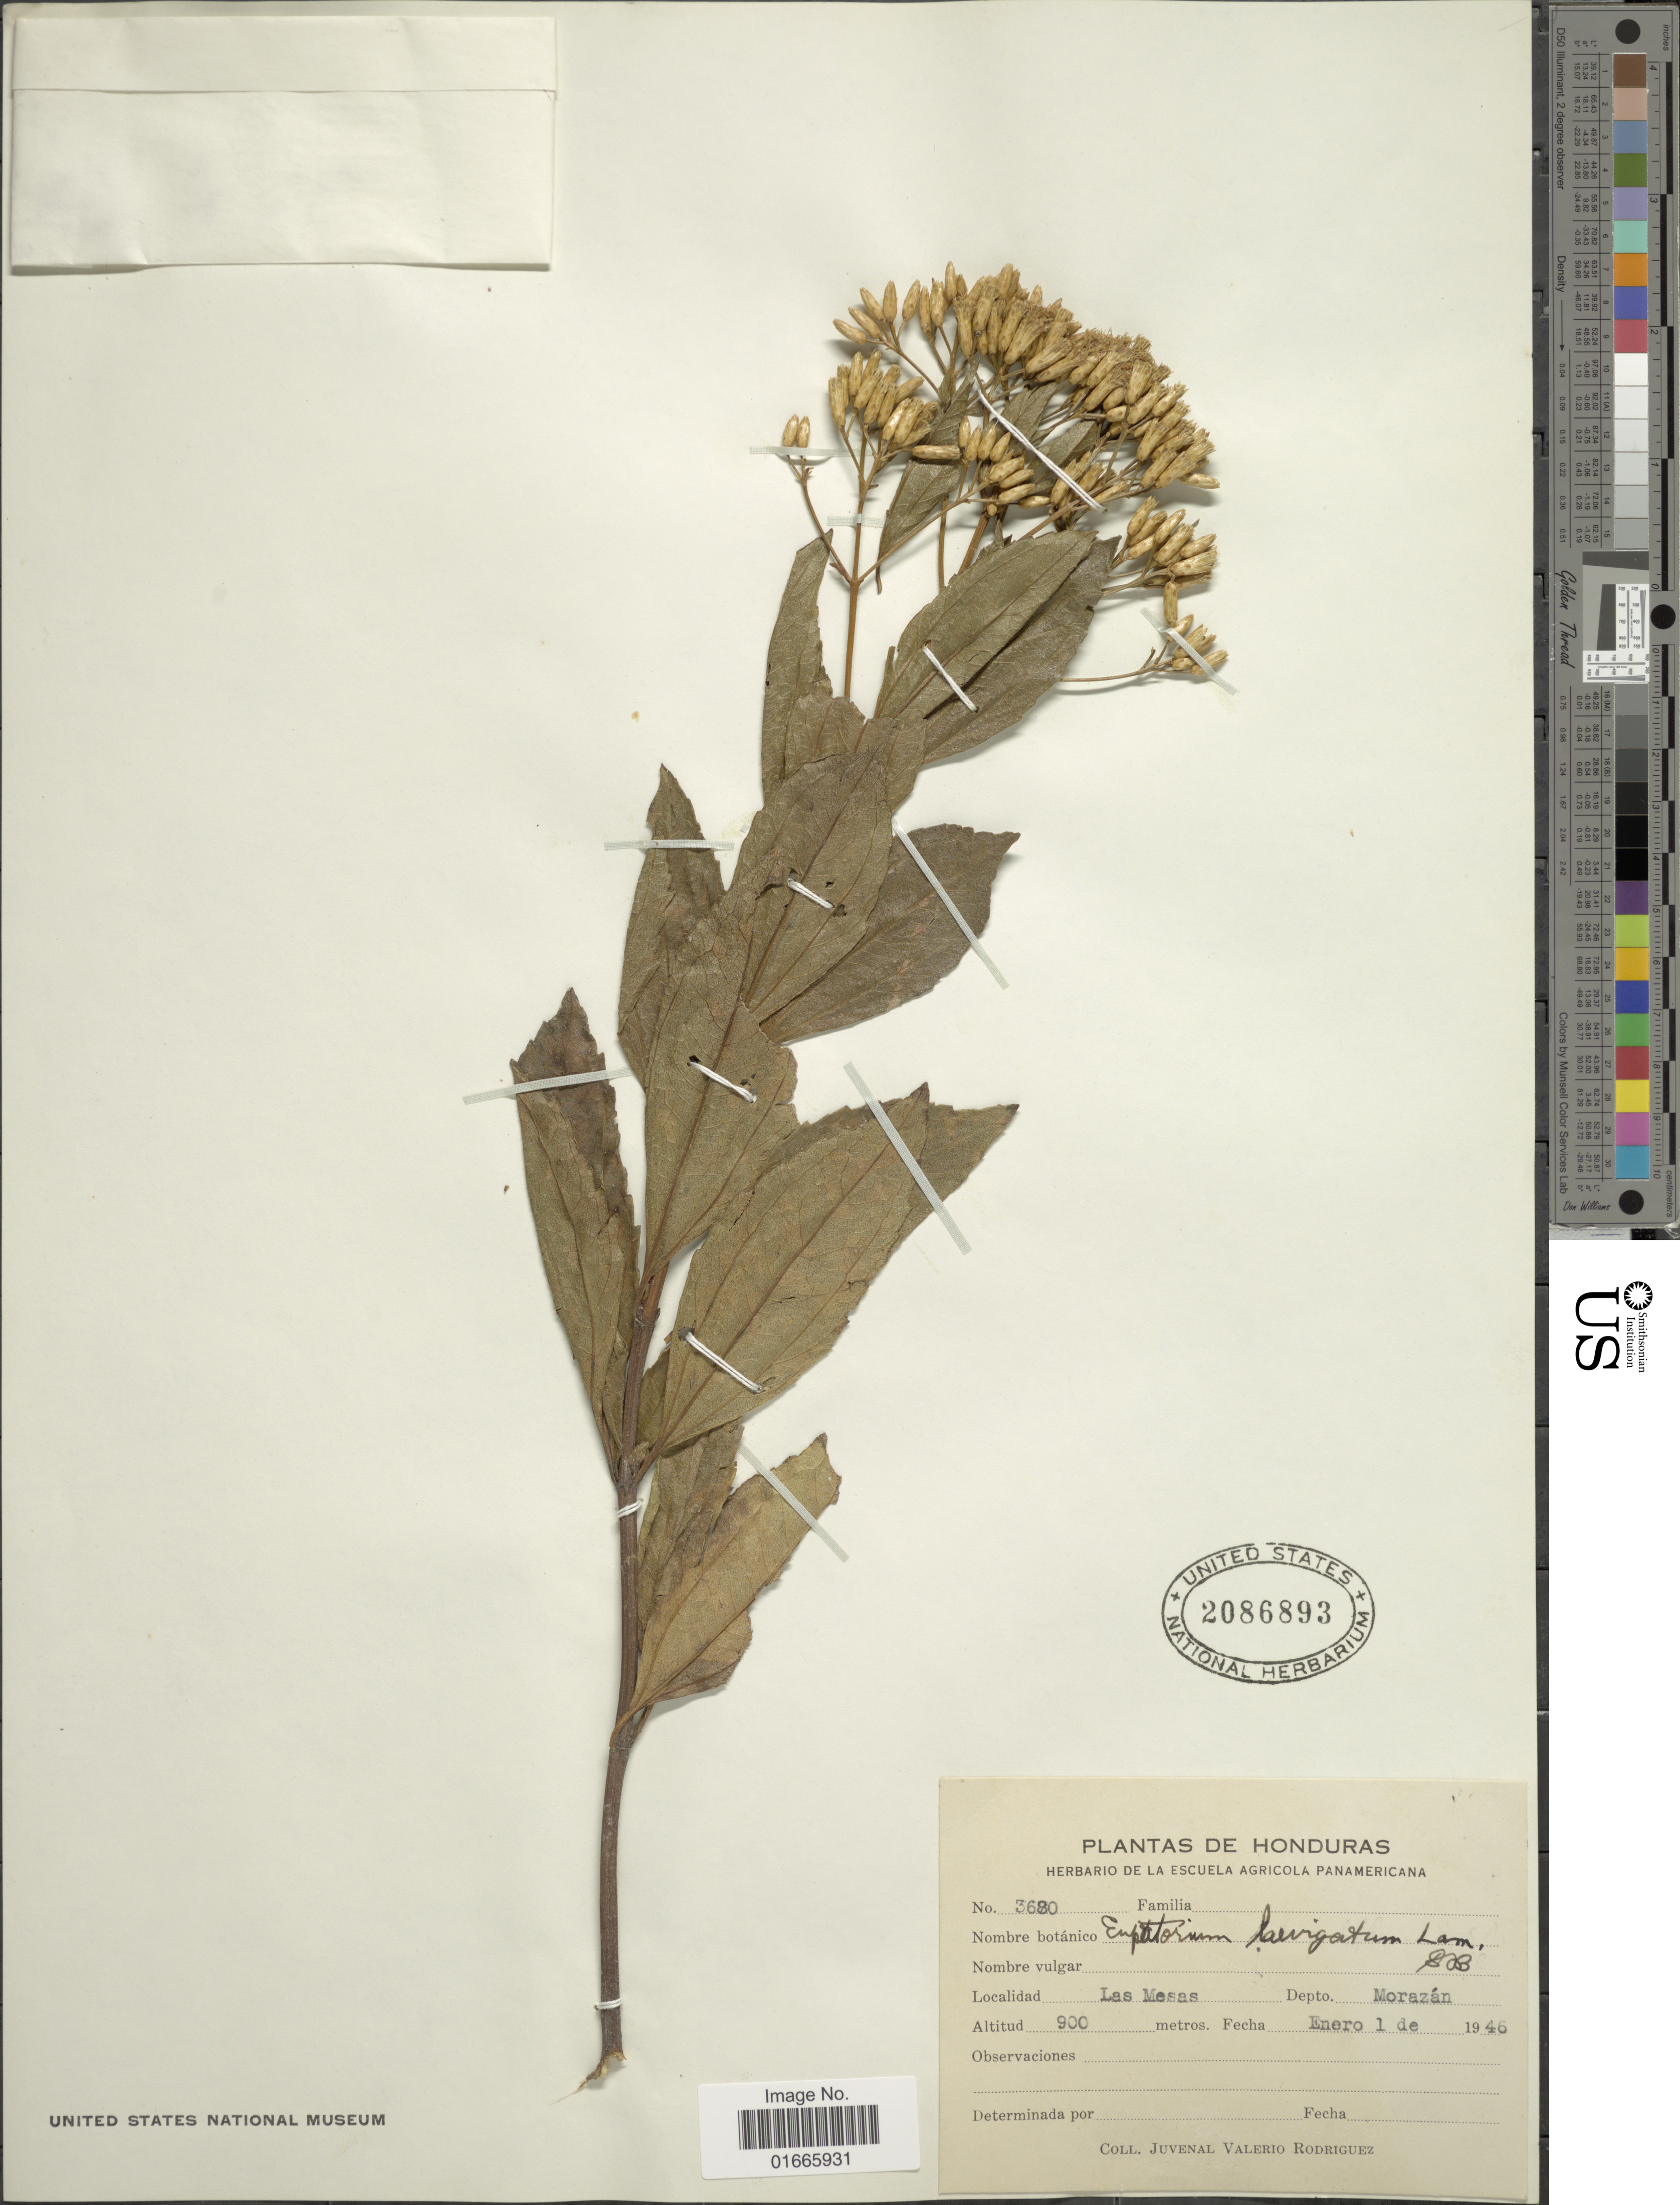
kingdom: Plantae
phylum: Tracheophyta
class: Magnoliopsida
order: Asterales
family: Asteraceae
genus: Chromolaena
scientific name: Chromolaena laevigata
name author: (Lam.) R.M. King & H. Rob.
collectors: J. Rodriguez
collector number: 3680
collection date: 1946-01-01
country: Honduras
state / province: Fco. Morazán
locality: Las Mesas, Depto. Morazan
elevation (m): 900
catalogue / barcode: US 2086893